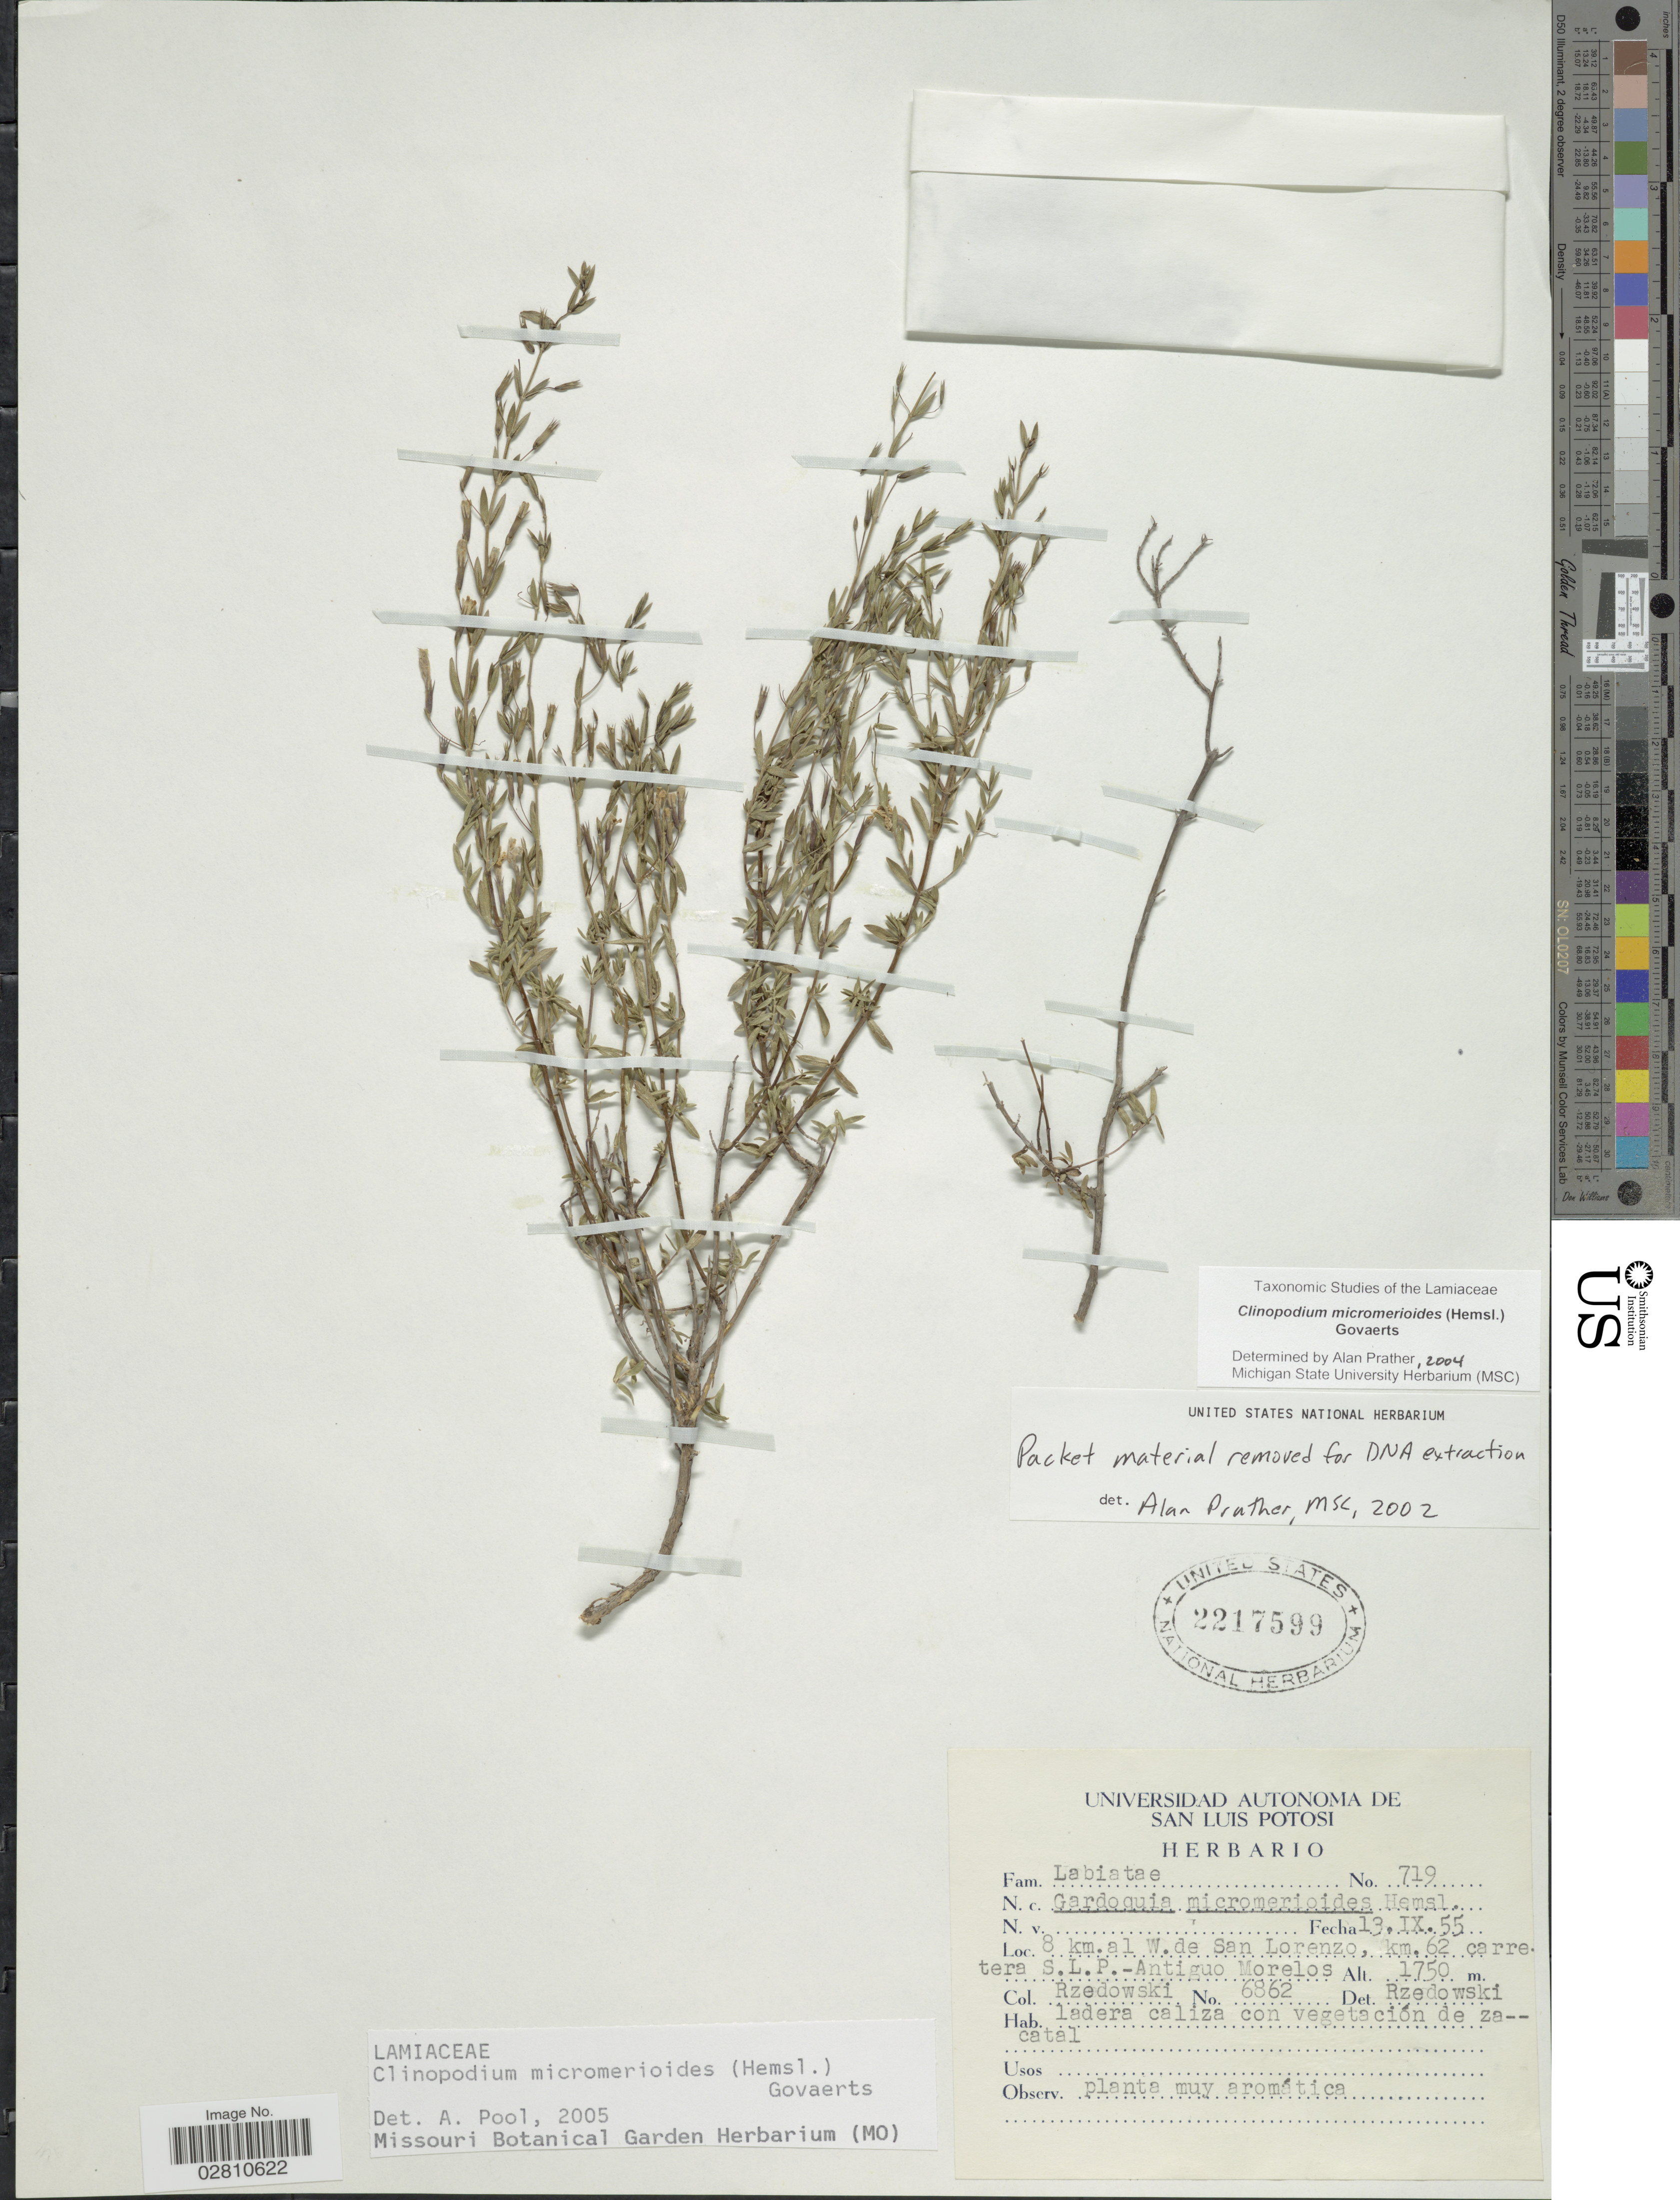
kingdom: Plantae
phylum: Tracheophyta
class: Magnoliopsida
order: Lamiales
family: Lamiaceae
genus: Clinopodium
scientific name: Clinopodium micromerioides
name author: (Hemsl.) Govaerts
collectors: Rzedowski, --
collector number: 6862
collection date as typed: Transcribed d/m/y: 13/9/55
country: Mexico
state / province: San Luis Potosí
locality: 8 km. al W. de San Lorenzo, km. 62 carretera S.L.P.-Antiguo Morelos.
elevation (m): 1750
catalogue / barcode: US 2217599